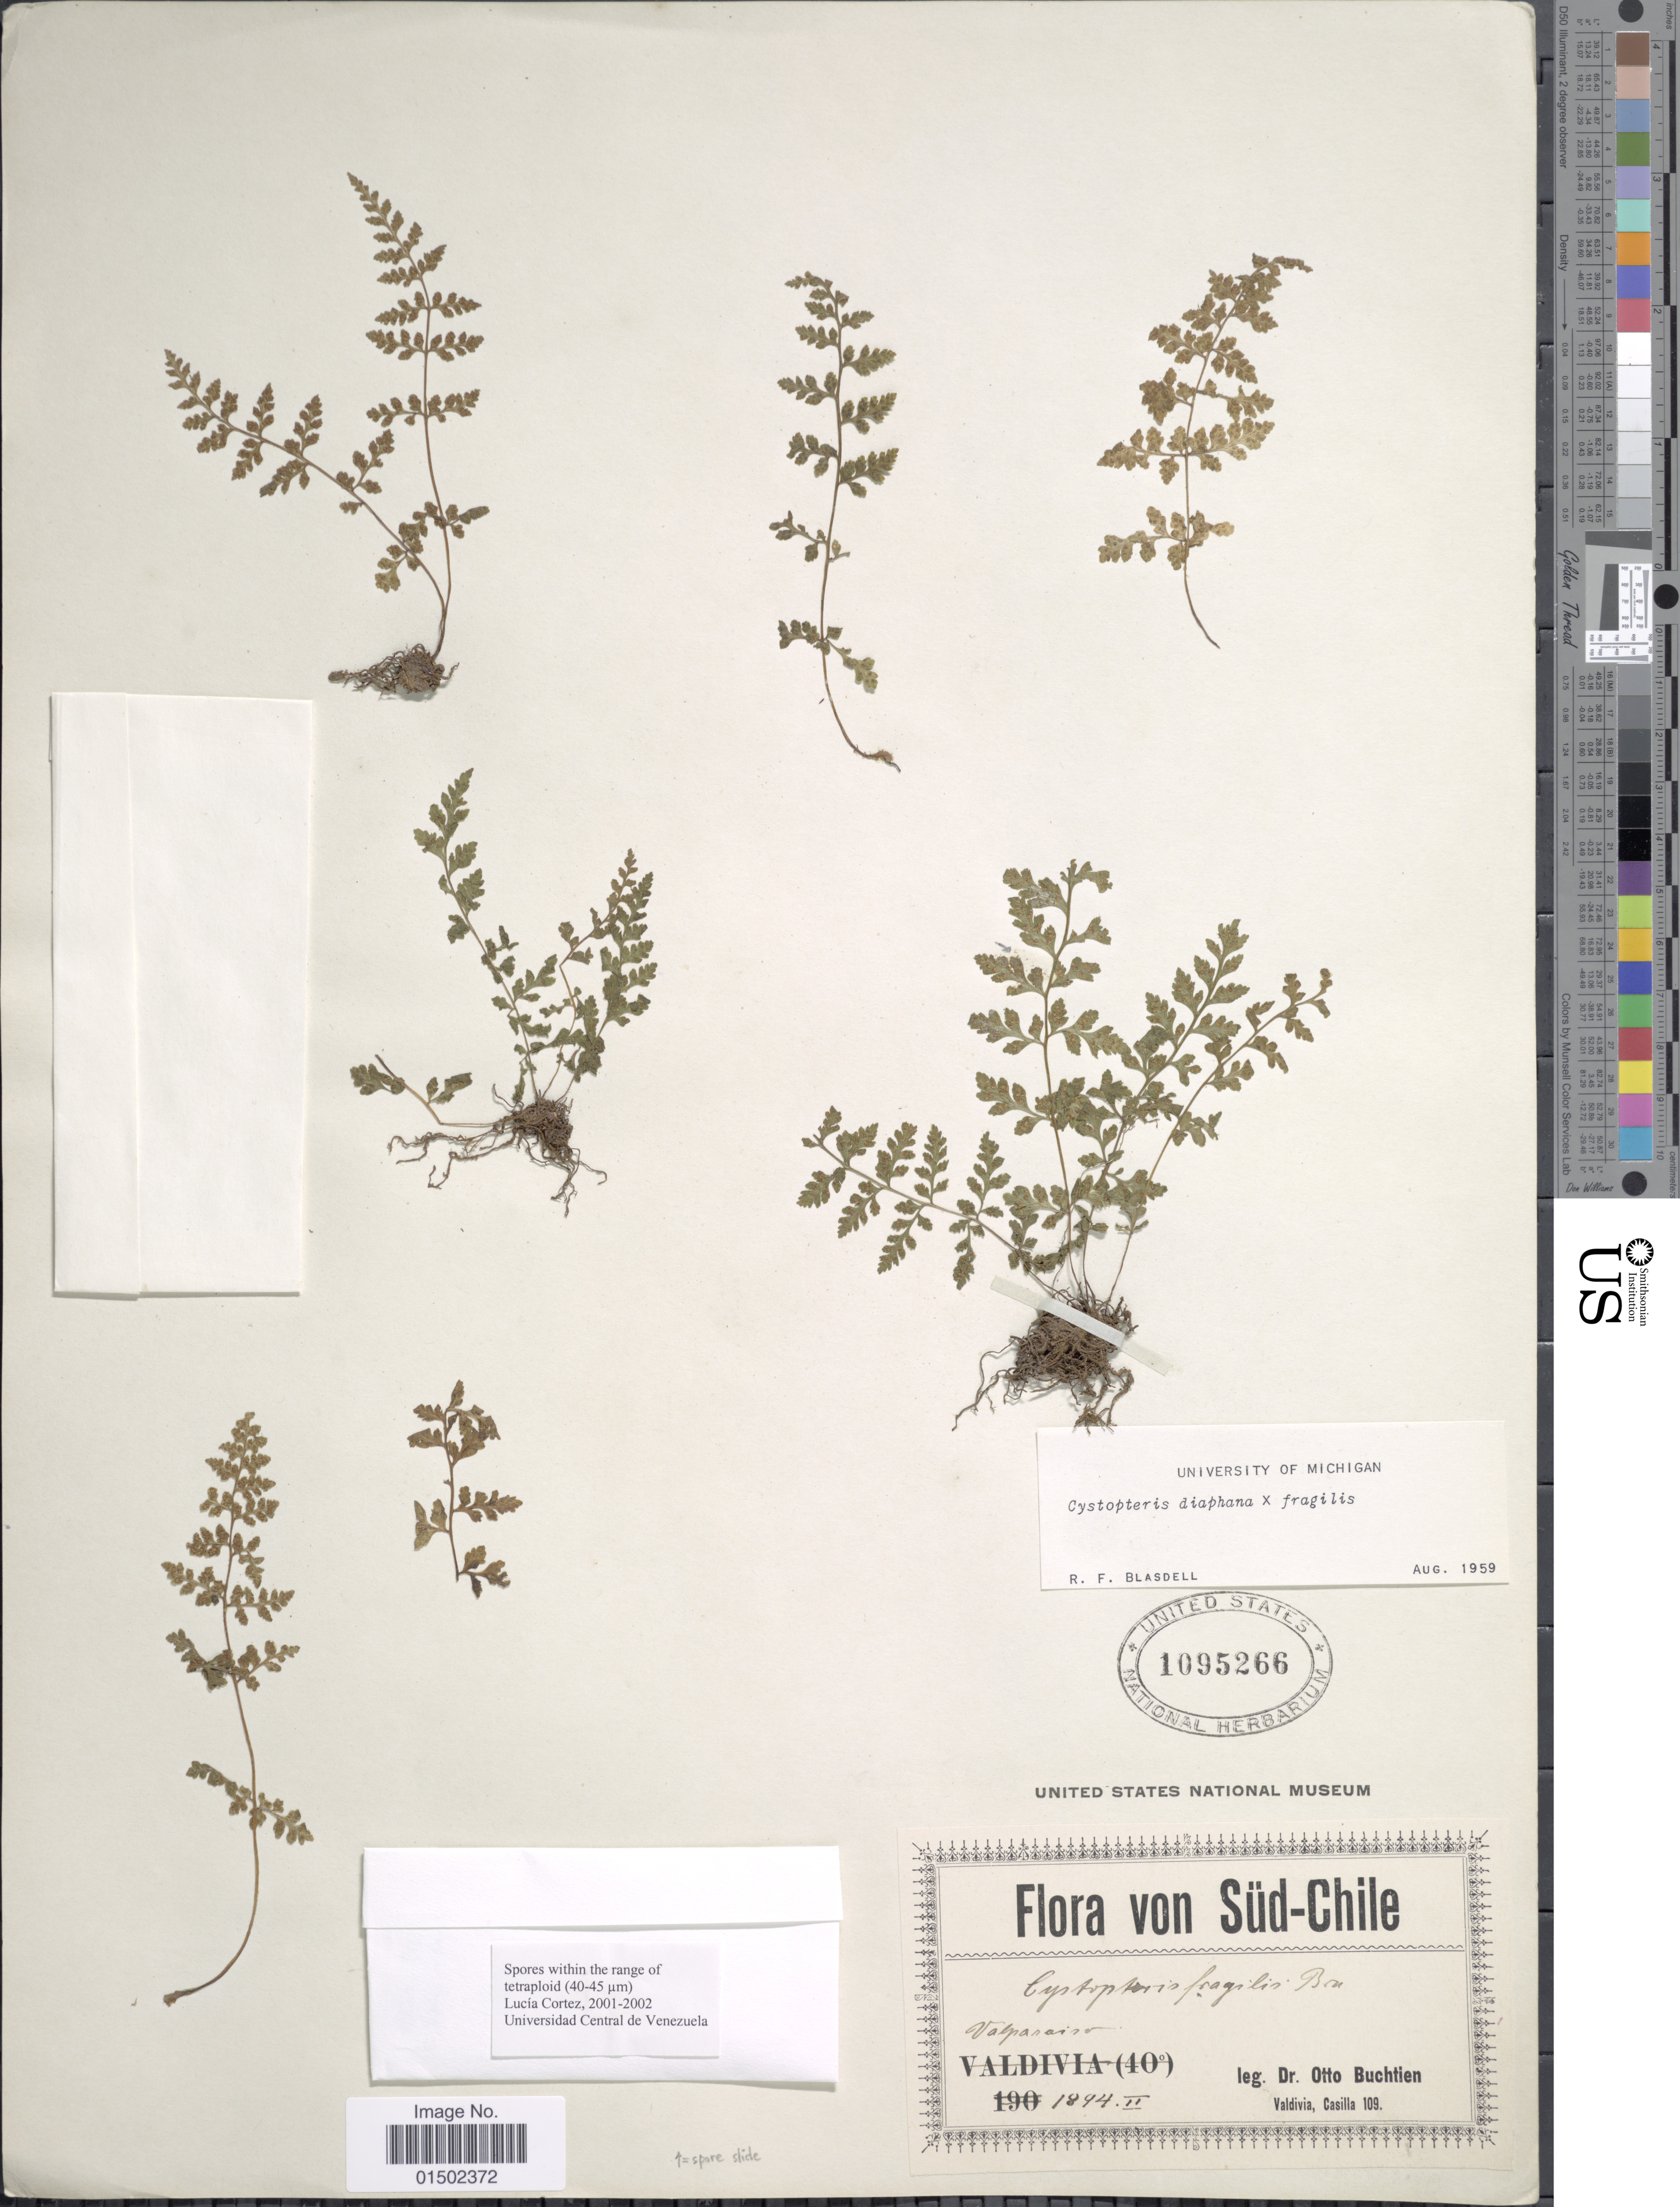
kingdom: Plantae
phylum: Tracheophyta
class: Polypodiopsida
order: Polypodiales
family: Cystopteridaceae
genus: Cystopteris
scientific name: Cystopteris diaphana x C. fragilis (L.) Bernh.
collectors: O. Buchtien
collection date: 1894-02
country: Chile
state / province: Valparaíso (V)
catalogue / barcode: US 1095266